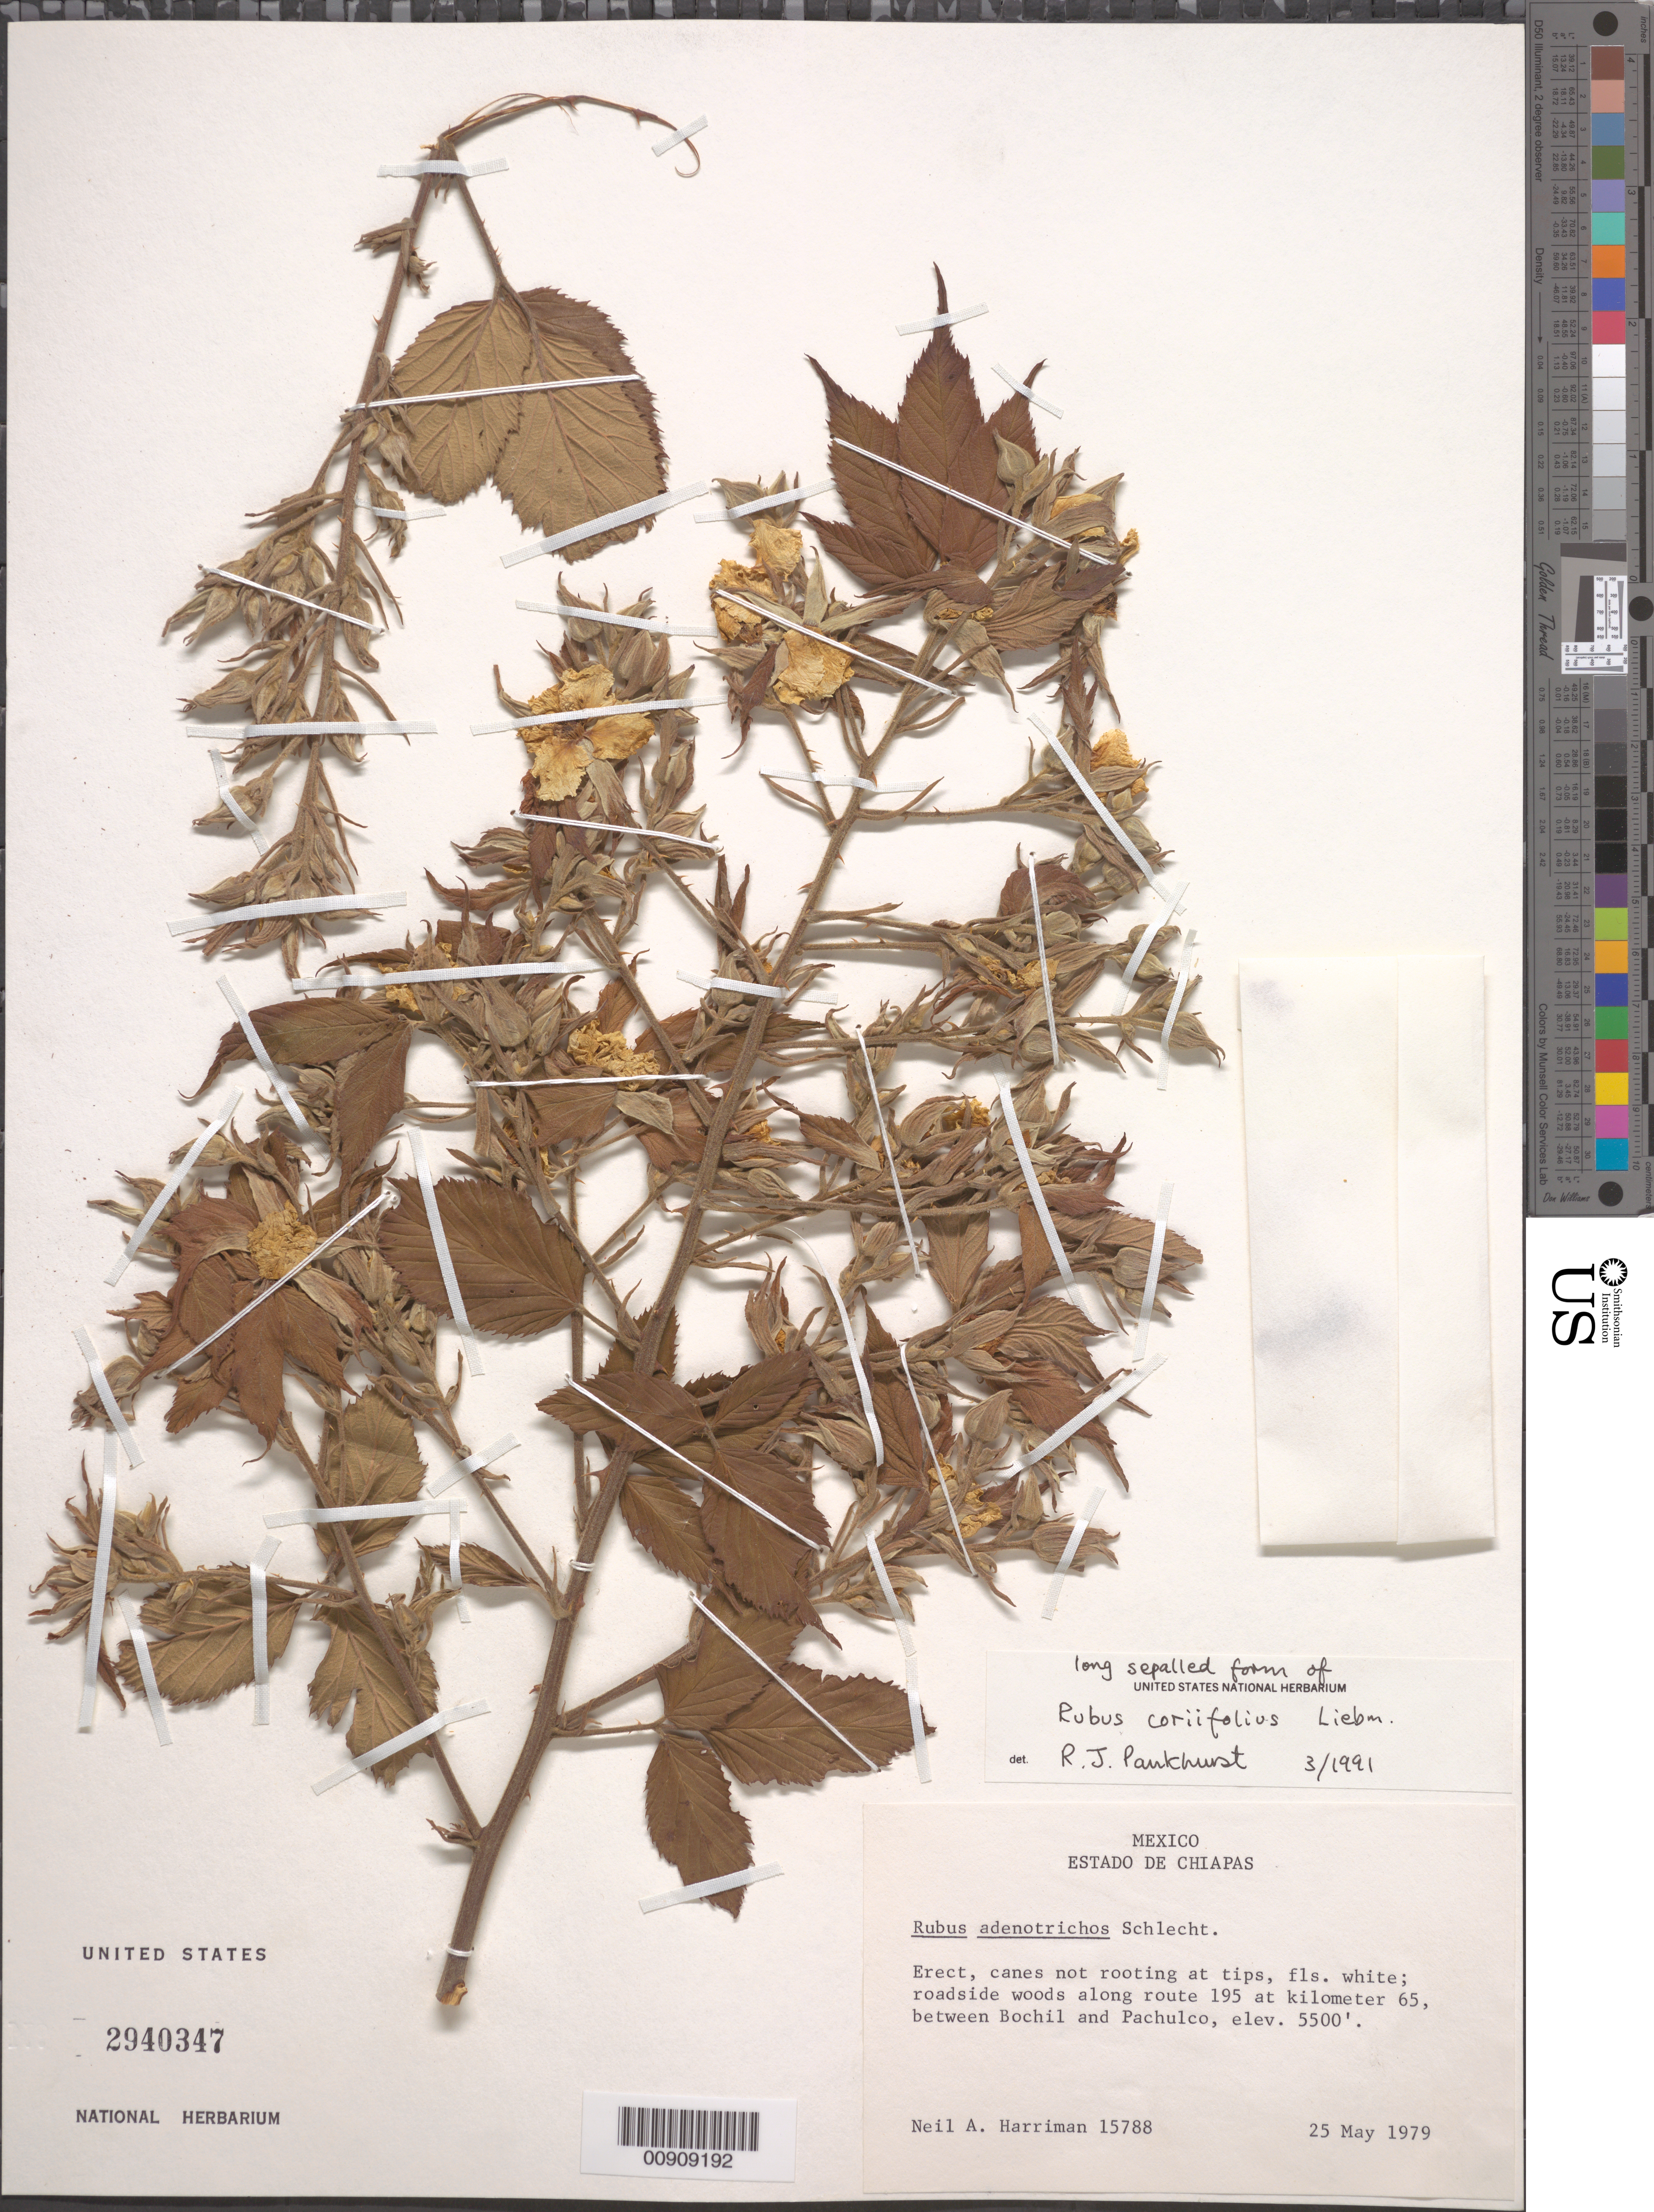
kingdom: Plantae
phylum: Tracheophyta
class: Magnoliopsida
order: Rosales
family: Rosaceae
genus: Rubus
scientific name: Rubus coriifolius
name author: Liebm.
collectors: N. A. Harriman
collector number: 15788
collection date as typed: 25 May 1979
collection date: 1979-05-25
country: Mexico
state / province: Chiapas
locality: Along route 195 at kilometer 65, between Bochil and Pachulco.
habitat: Roadside woods.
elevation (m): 1676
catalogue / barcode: US 2940347